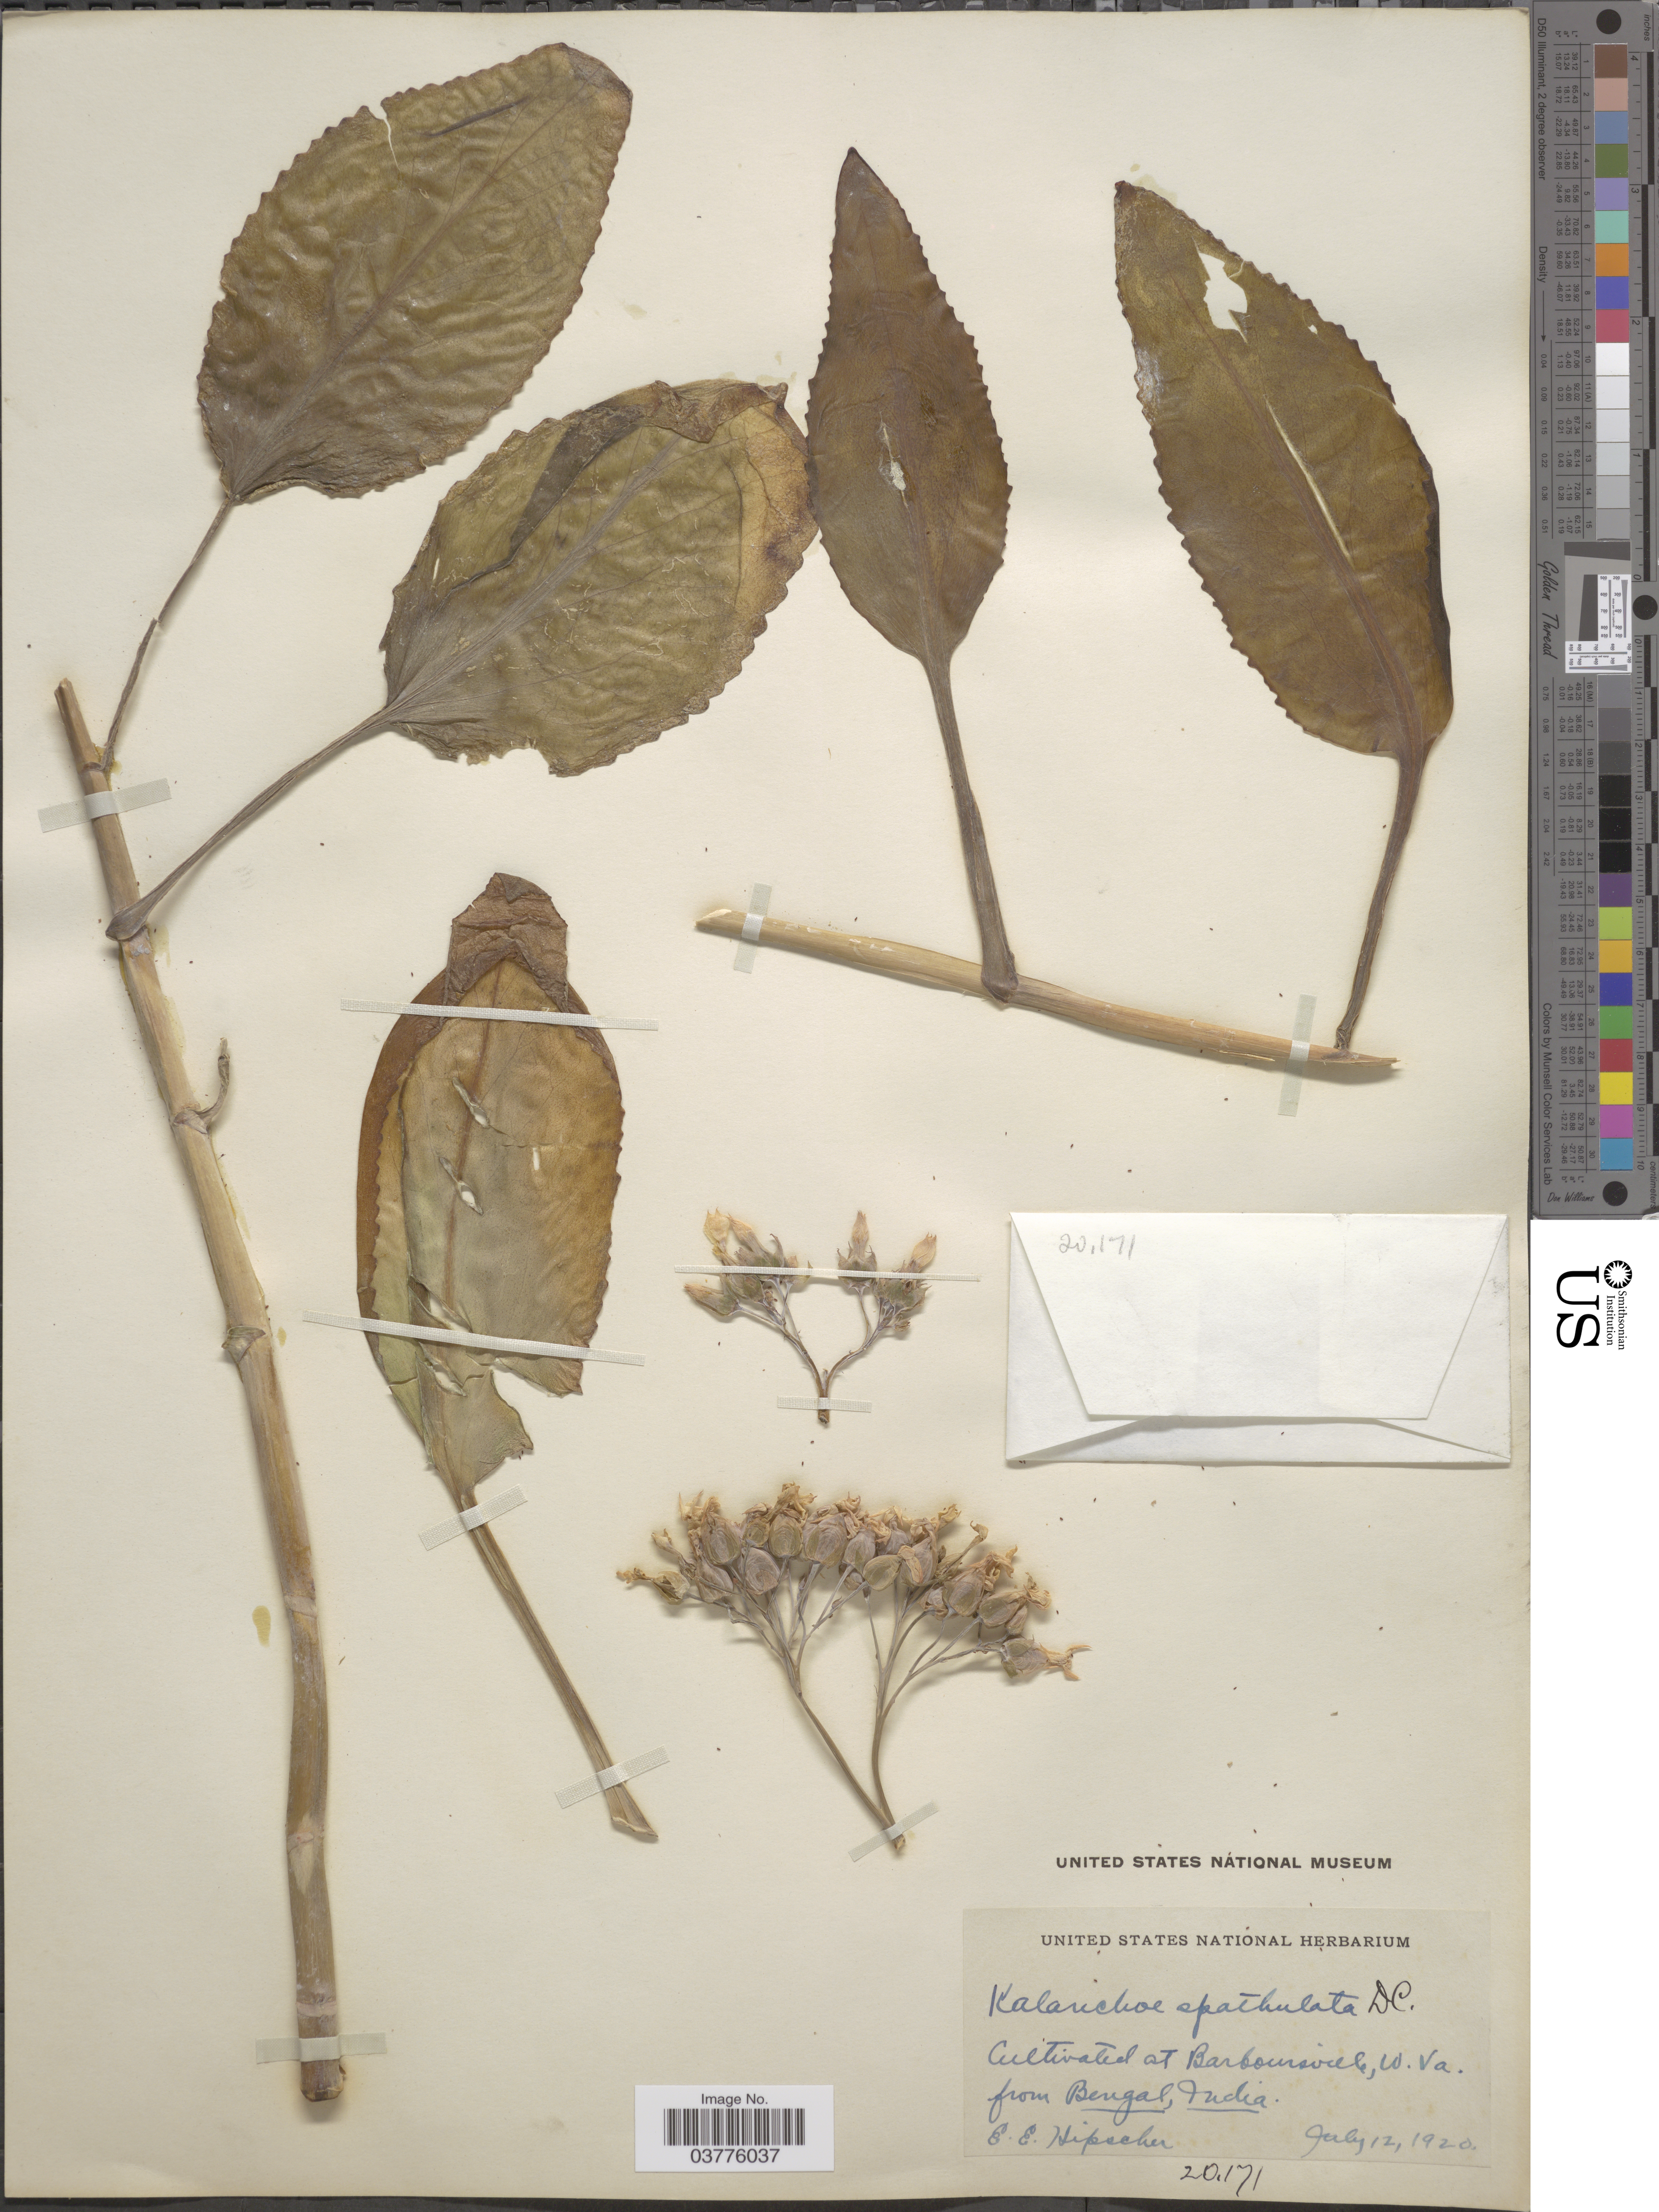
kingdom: Plantae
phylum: Tracheophyta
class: Magnoliopsida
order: Saxifragales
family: Crassulaceae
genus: Kalanchoe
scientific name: Kalanchoe spathulata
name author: DC.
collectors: E. Hipscher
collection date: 1920-07-12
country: United States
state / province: West Virginia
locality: Barboursville.